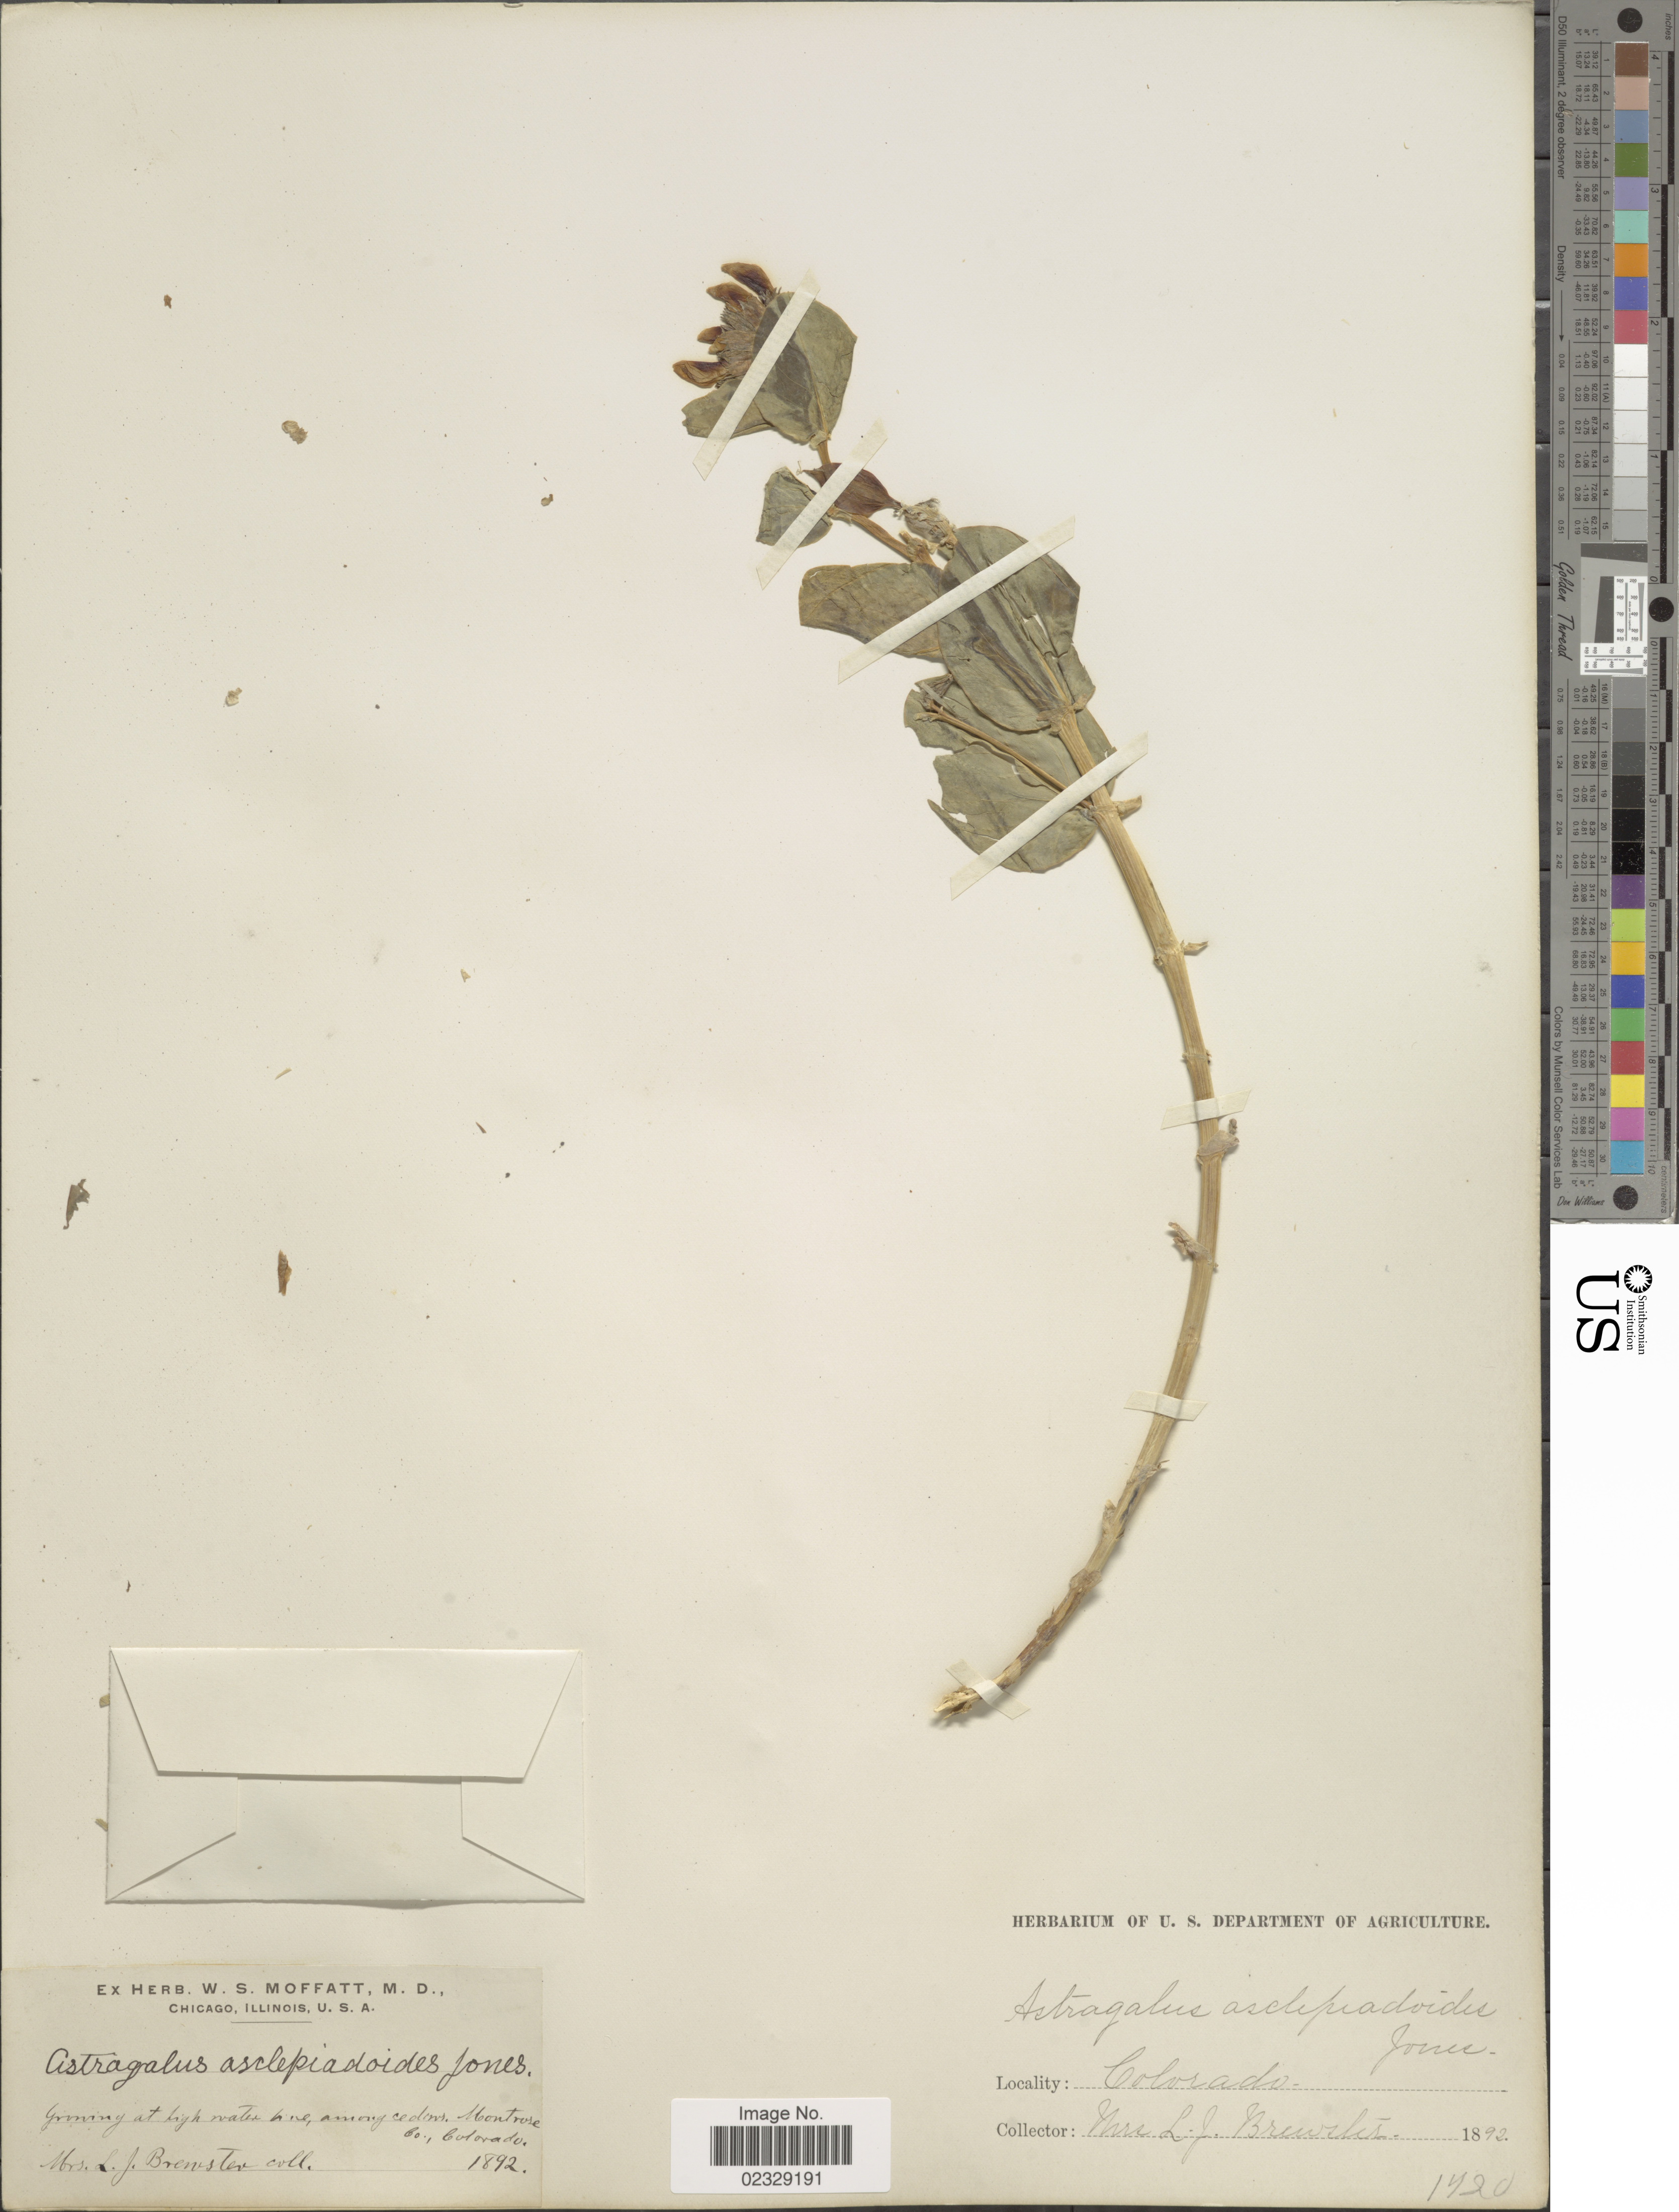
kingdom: Plantae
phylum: Tracheophyta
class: Magnoliopsida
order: Fabales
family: Fabaceae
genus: Astragalus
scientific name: Astragalus asclepiadoides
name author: M.E. Jones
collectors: L. Brewster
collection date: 1892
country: United States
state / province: Colorado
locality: Montrose Co.